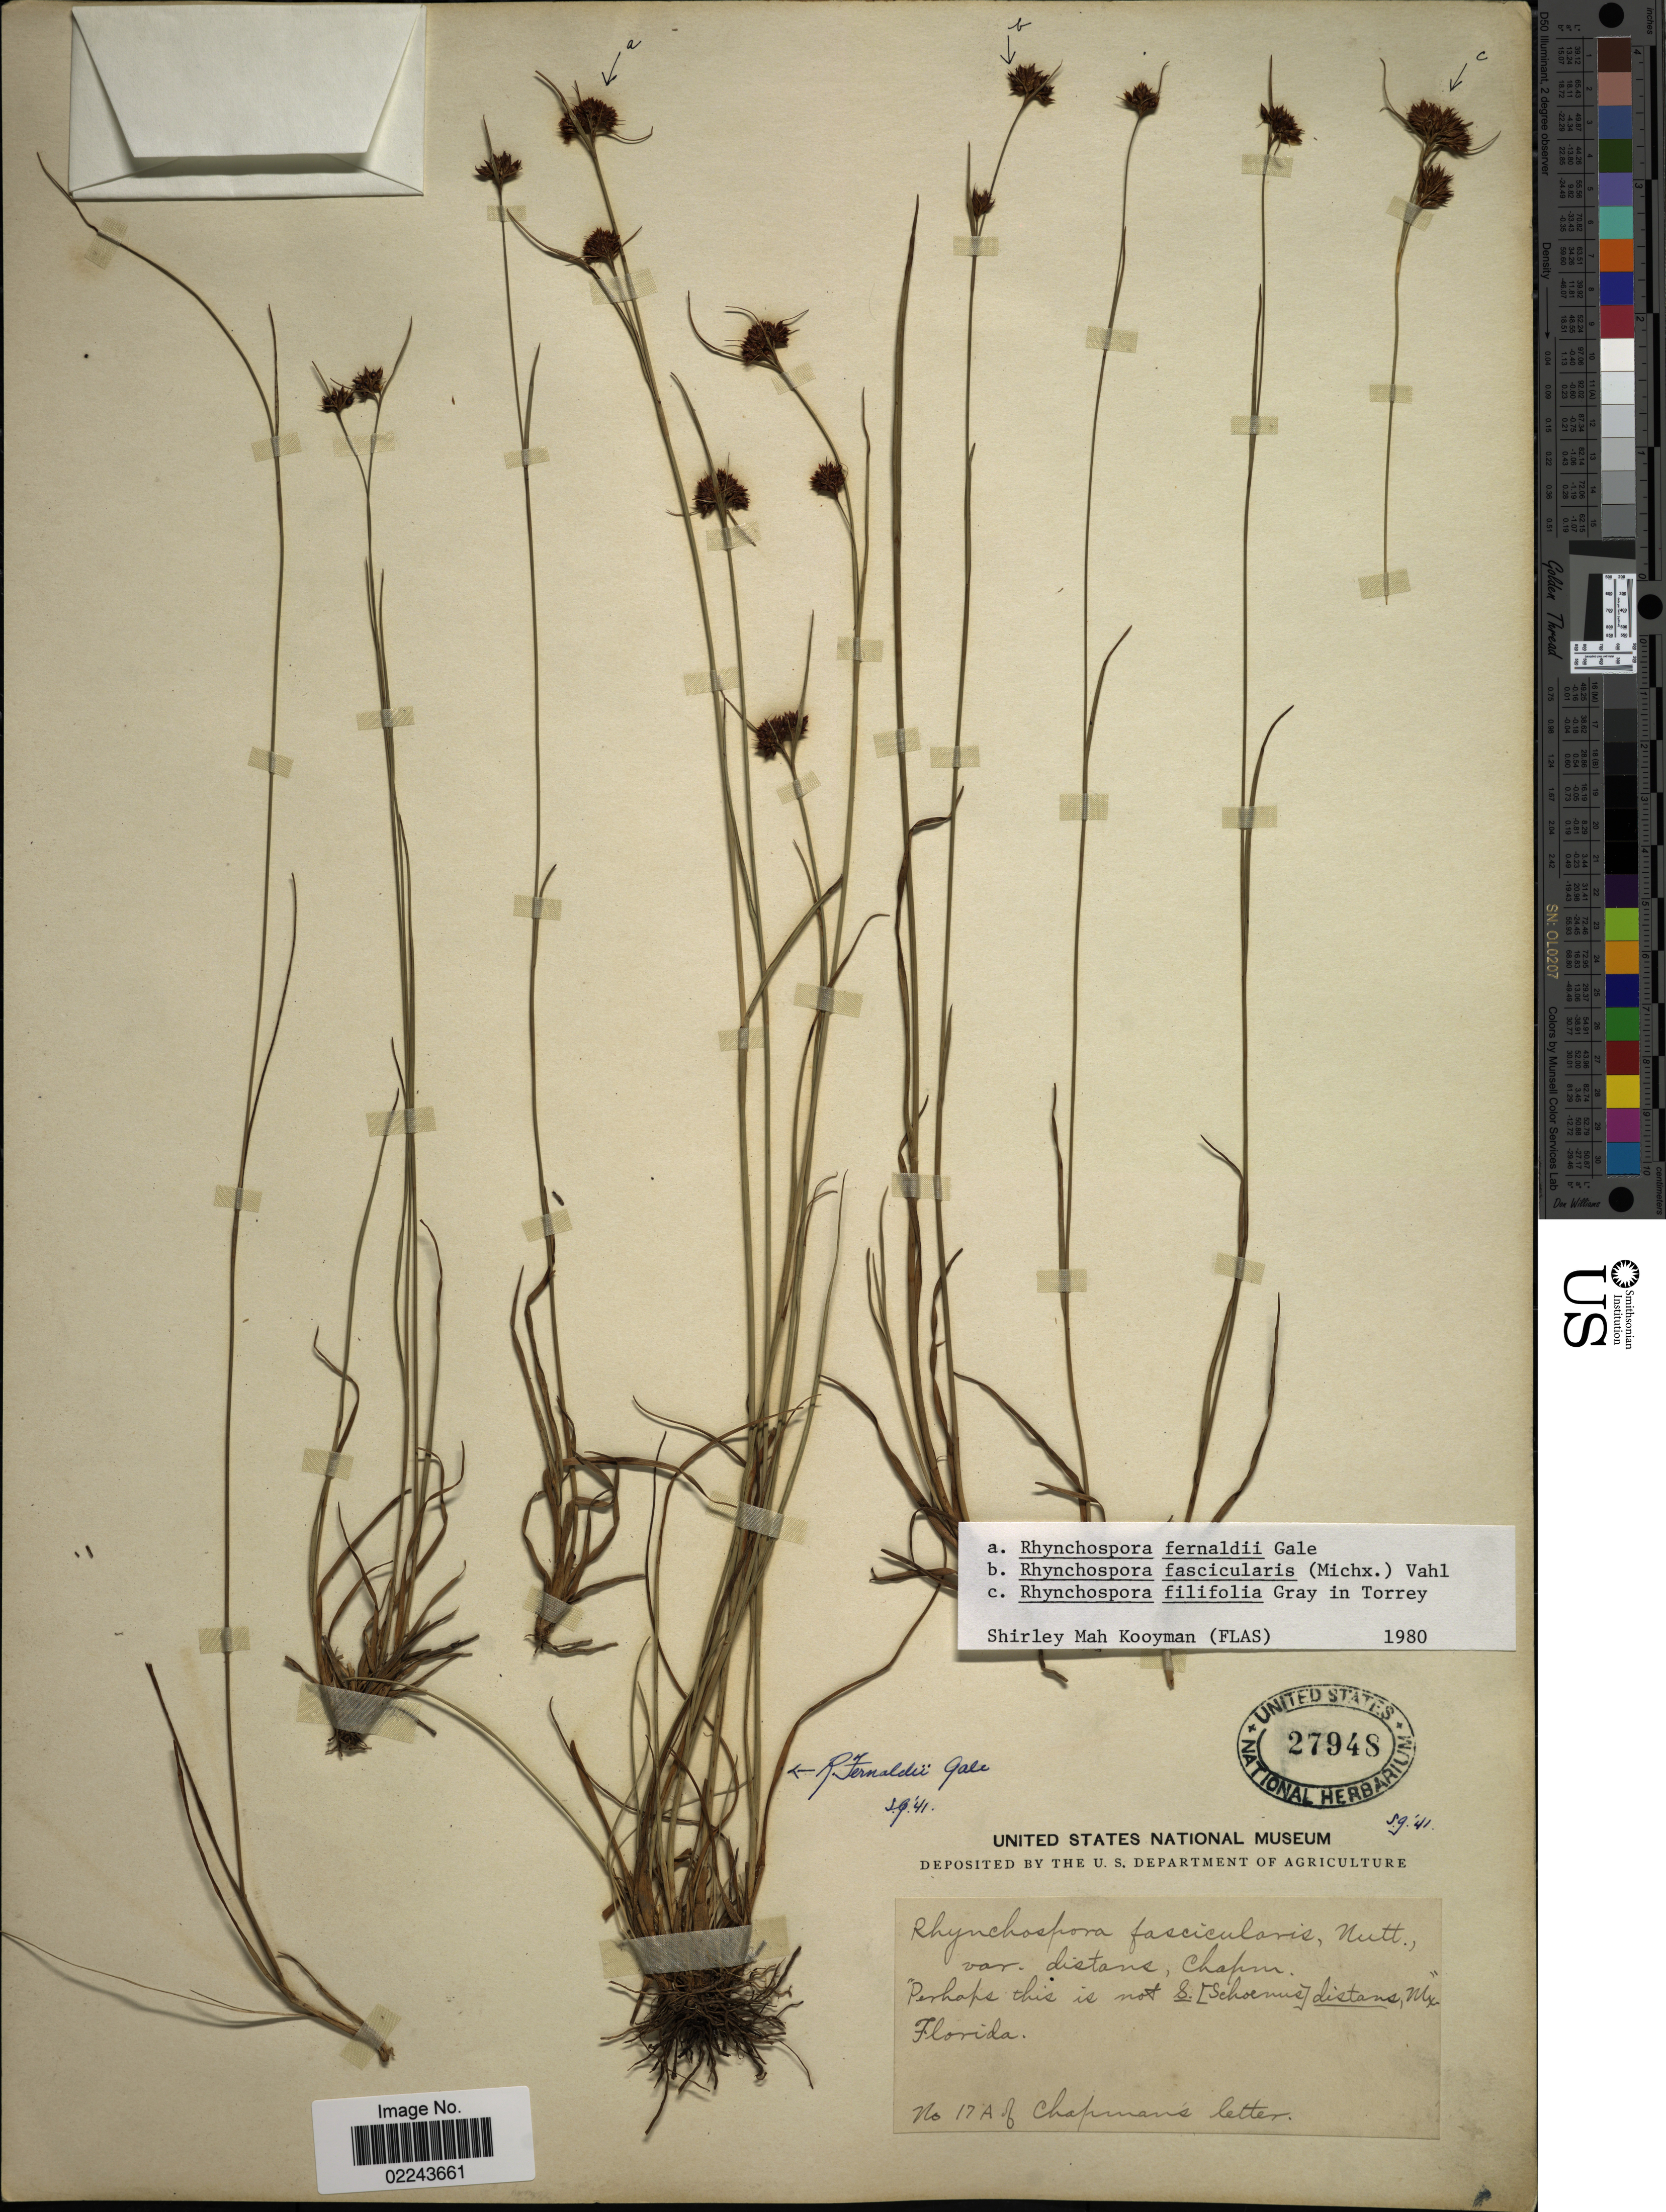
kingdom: Plantae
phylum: Tracheophyta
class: Liliopsida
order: Poales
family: Cyperaceae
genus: Rhynchospora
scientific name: Rhynchospora filifolia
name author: A. Gray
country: United States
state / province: Florida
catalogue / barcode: US 27948